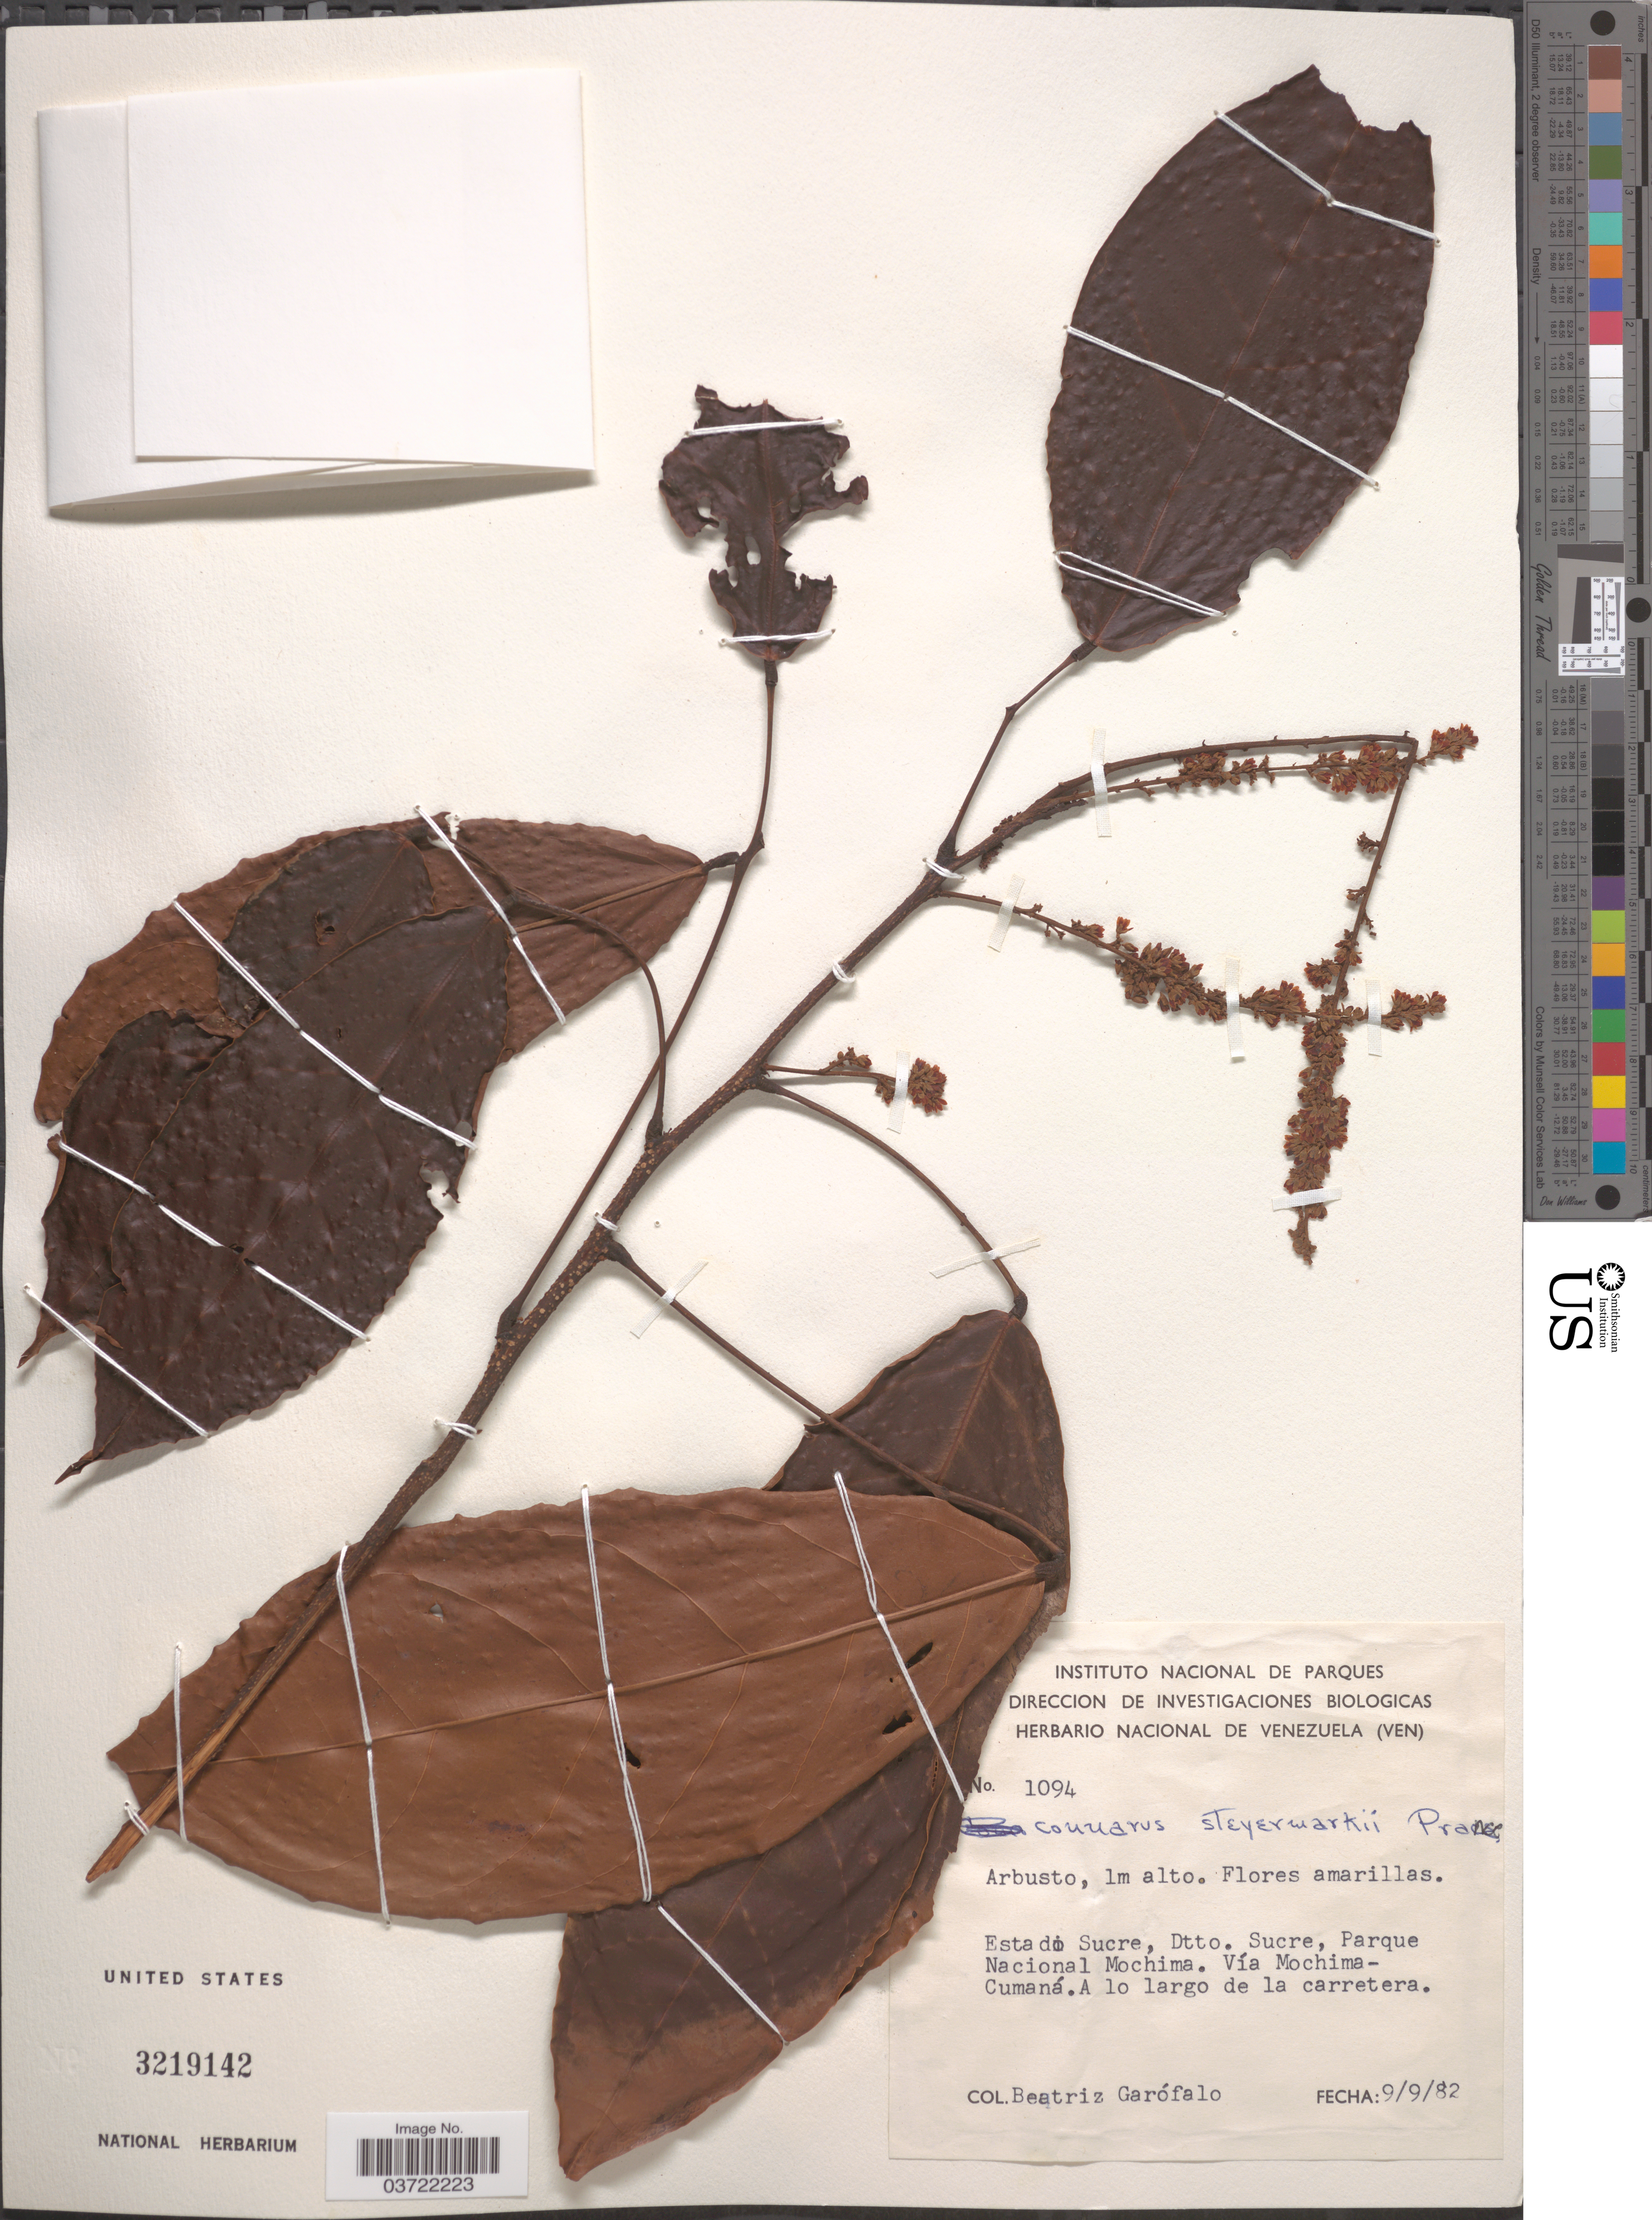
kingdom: Plantae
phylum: Tracheophyta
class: Magnoliopsida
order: Oxalidales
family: Connaraceae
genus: Connarus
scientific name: Connarus steyermarkii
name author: Prance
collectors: B. Garofalo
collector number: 1094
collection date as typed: Transcribed d/m/y: 9/9/82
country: Venezuela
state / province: Sucre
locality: Dtto. Sucre, Parque Nacional Mochima. Vía Mochima-Cumaná.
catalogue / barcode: US 3219142